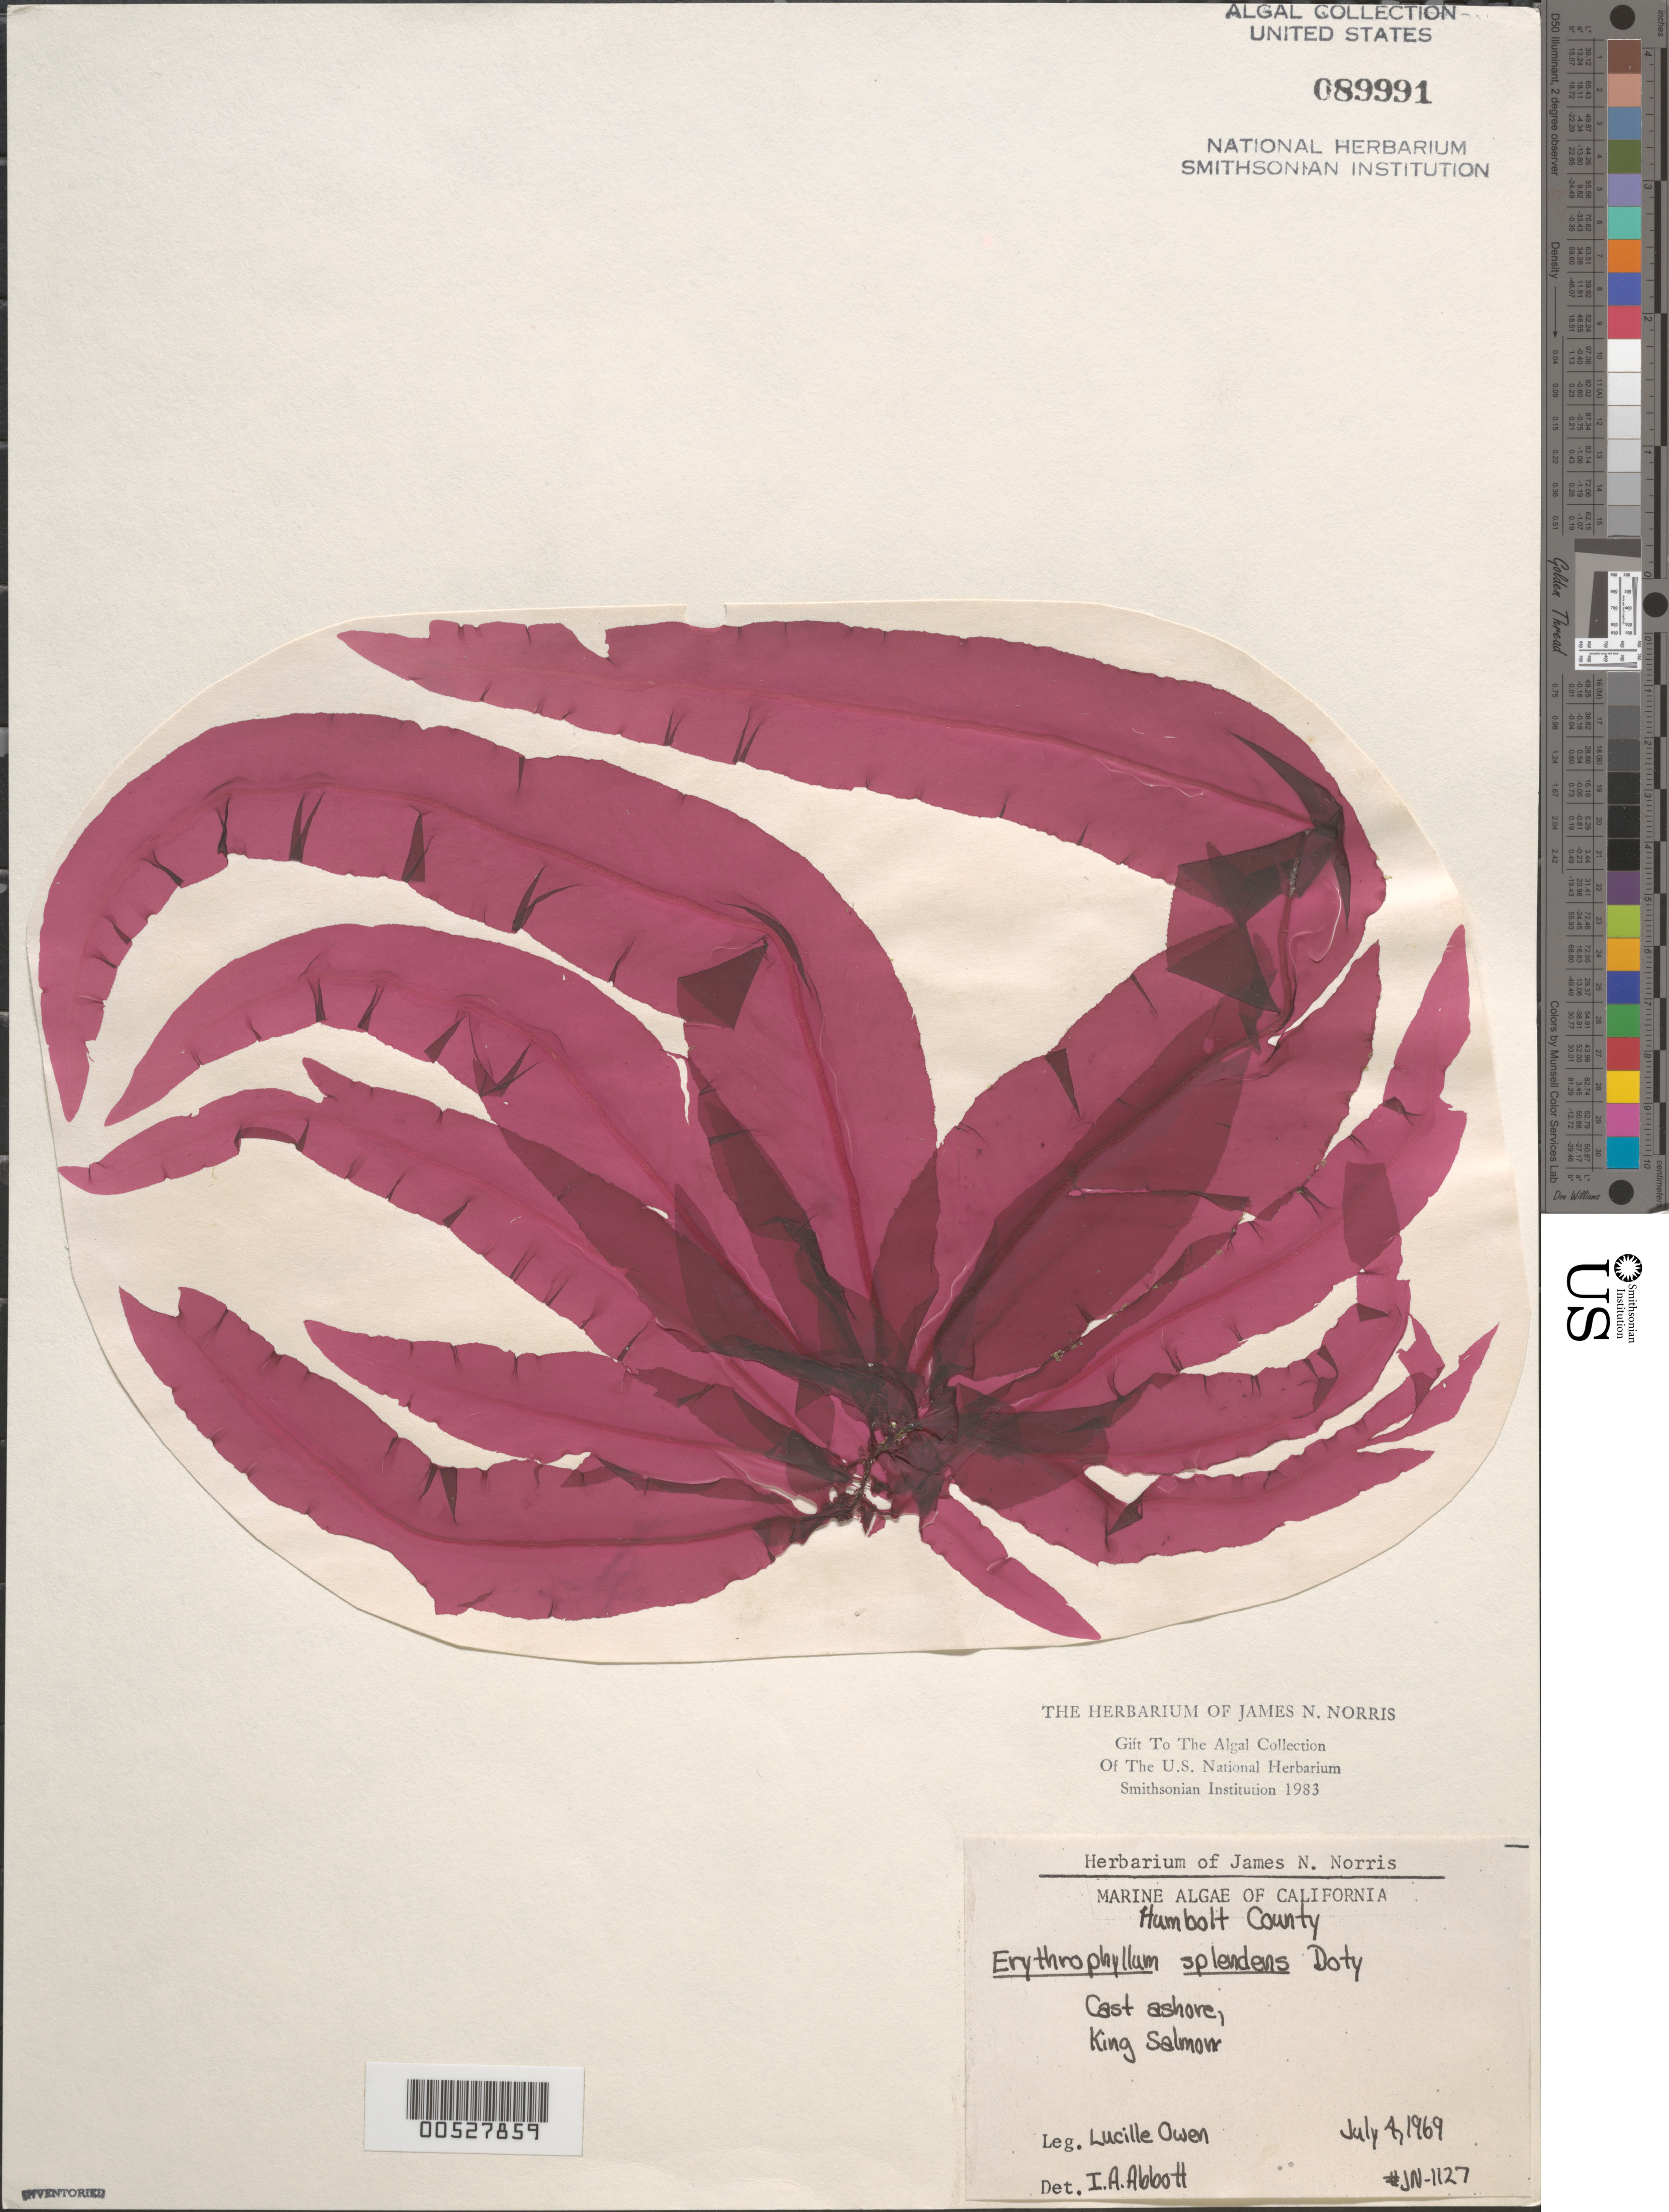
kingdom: Plantae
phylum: Rhodophyta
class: Florideophyceae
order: Gigartinales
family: Kallymeniaceae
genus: Erythrophyllum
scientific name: Erythrophyllum splendens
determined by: Abbott, Isabella A.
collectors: L. Owen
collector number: Jn-1127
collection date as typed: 04 Jul 1969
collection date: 1969-07-04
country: United States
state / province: California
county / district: Humboldt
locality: King Salmon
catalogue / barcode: US 89991